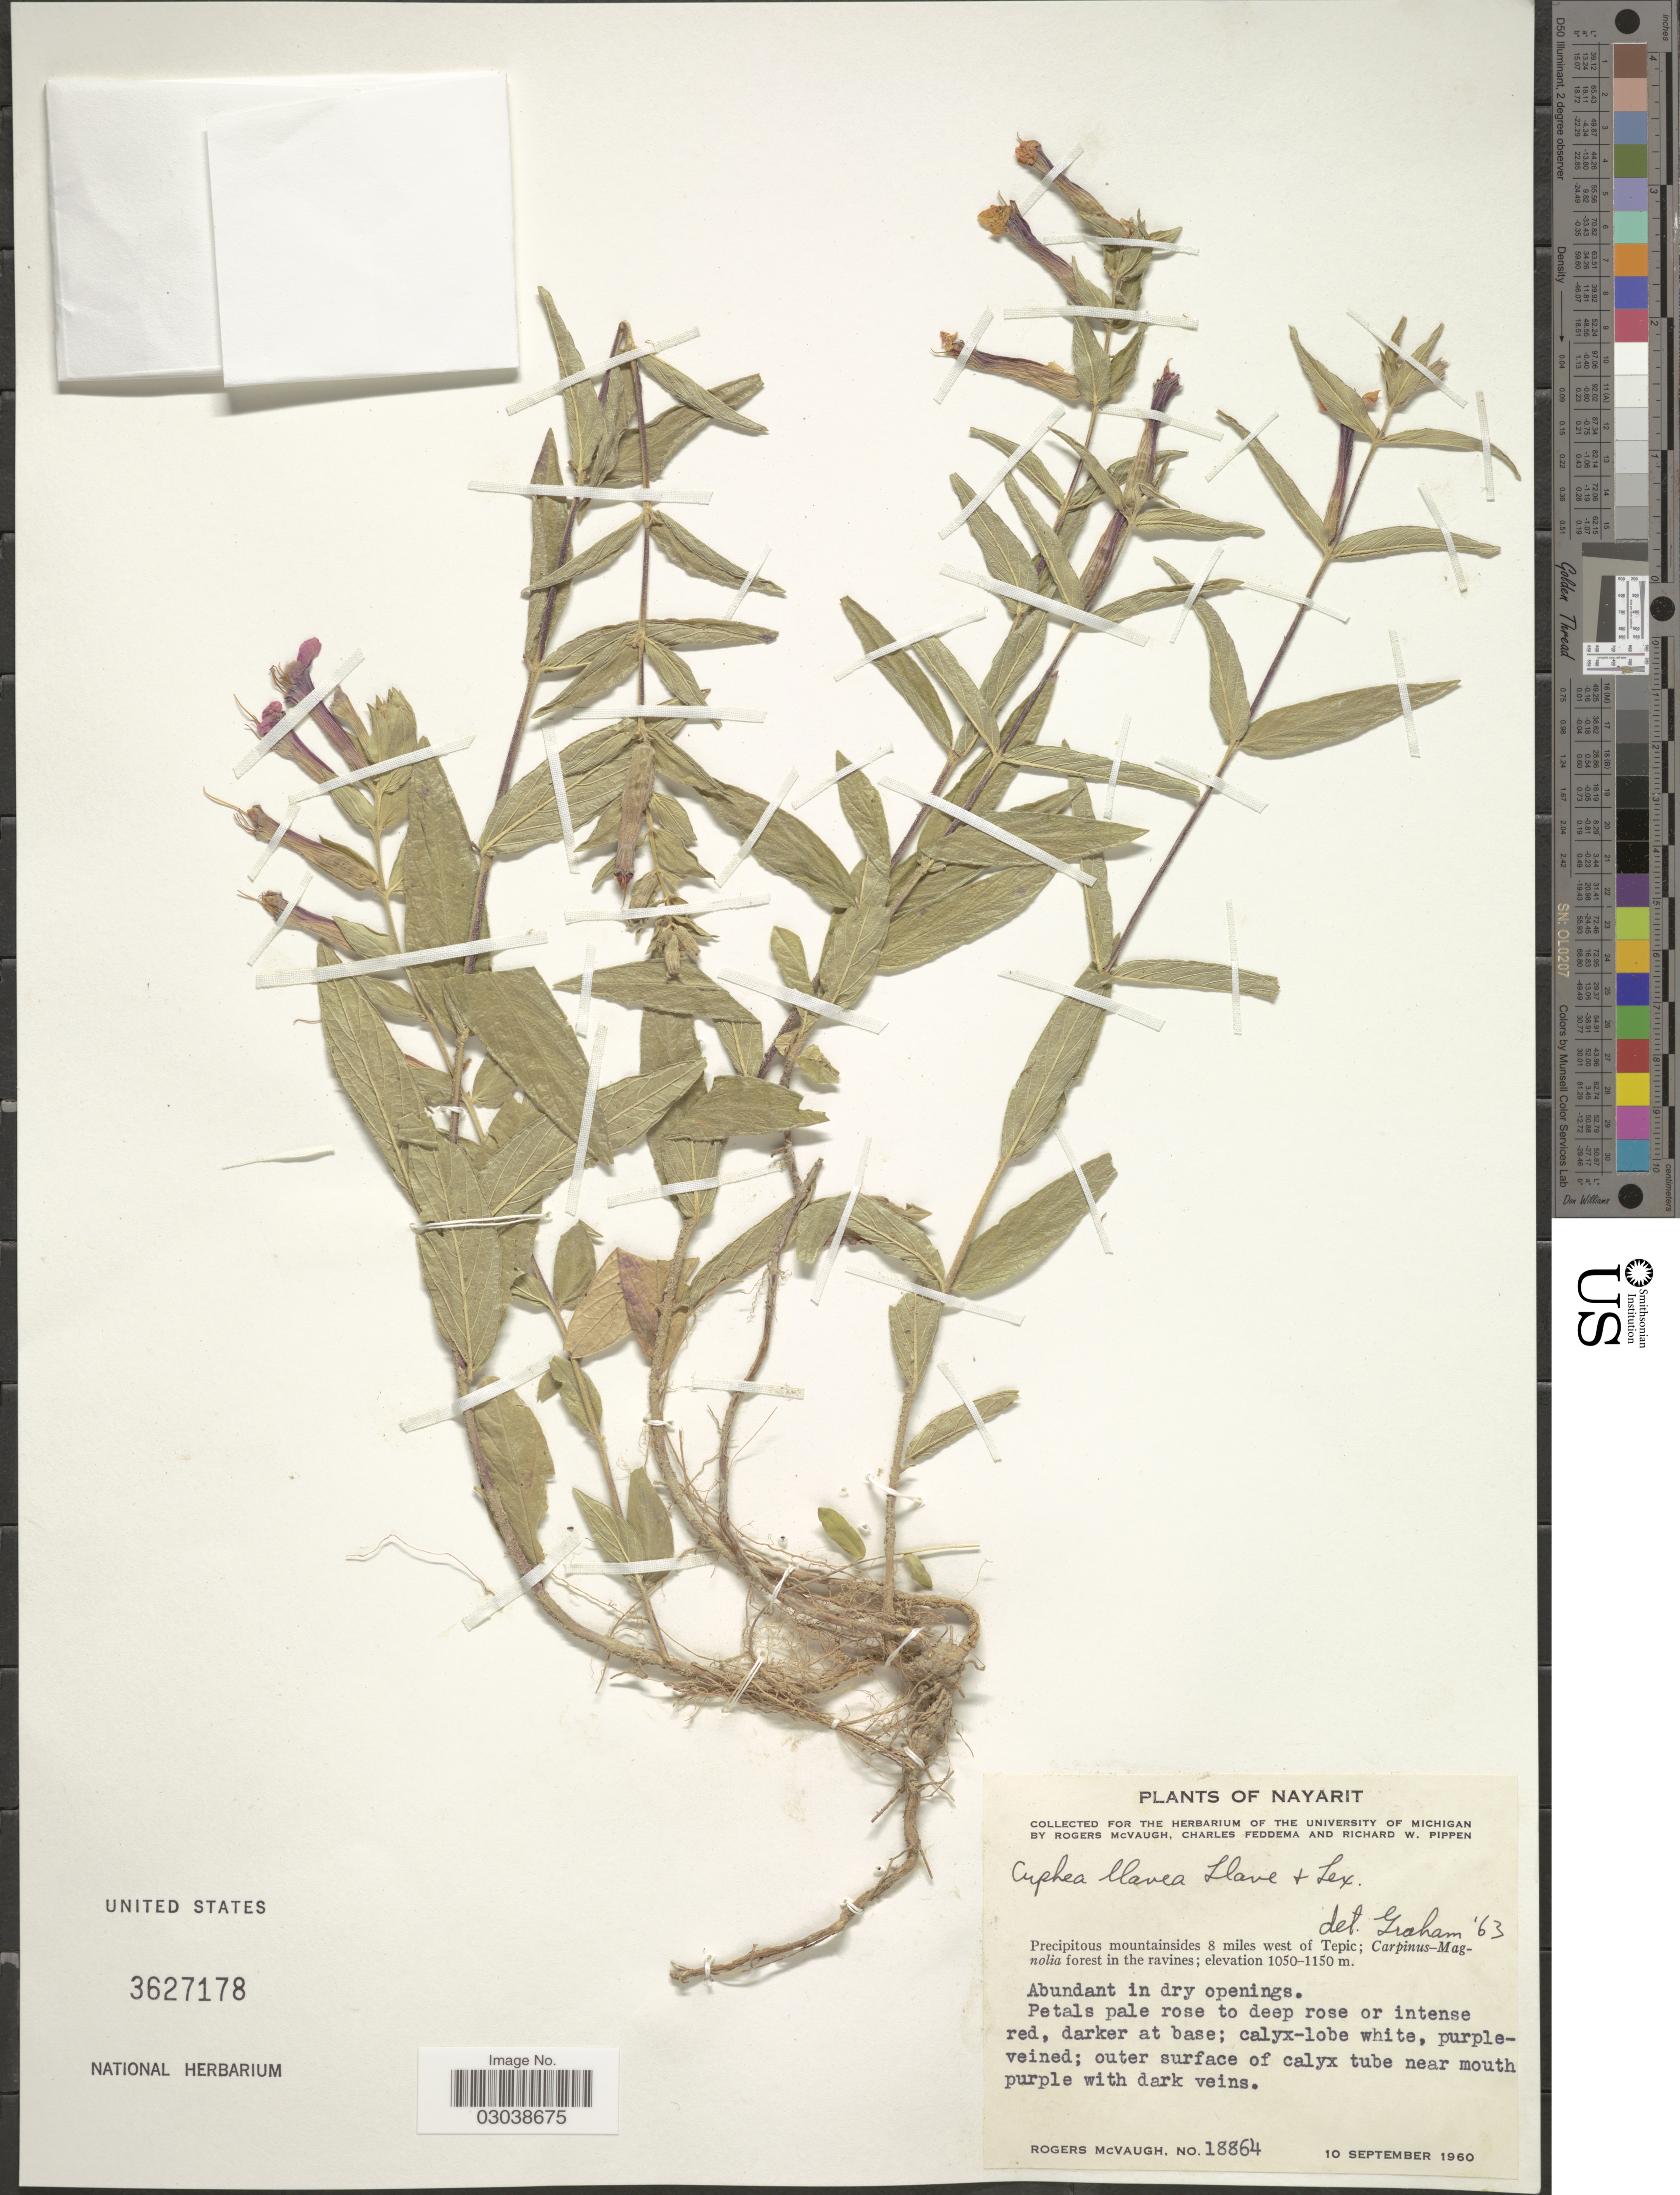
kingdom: Plantae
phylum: Tracheophyta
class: Magnoliopsida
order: Myrtales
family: Lythraceae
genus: Cuphea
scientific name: Cuphea llavea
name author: Lex.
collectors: R. McVaugh, C. Feddema & R. W. Pippen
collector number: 18864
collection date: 1960-09-10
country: Mexico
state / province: Nayarit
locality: Precipitous mountainsides 8 miles west of Tepic.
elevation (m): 1050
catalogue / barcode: US 3627178